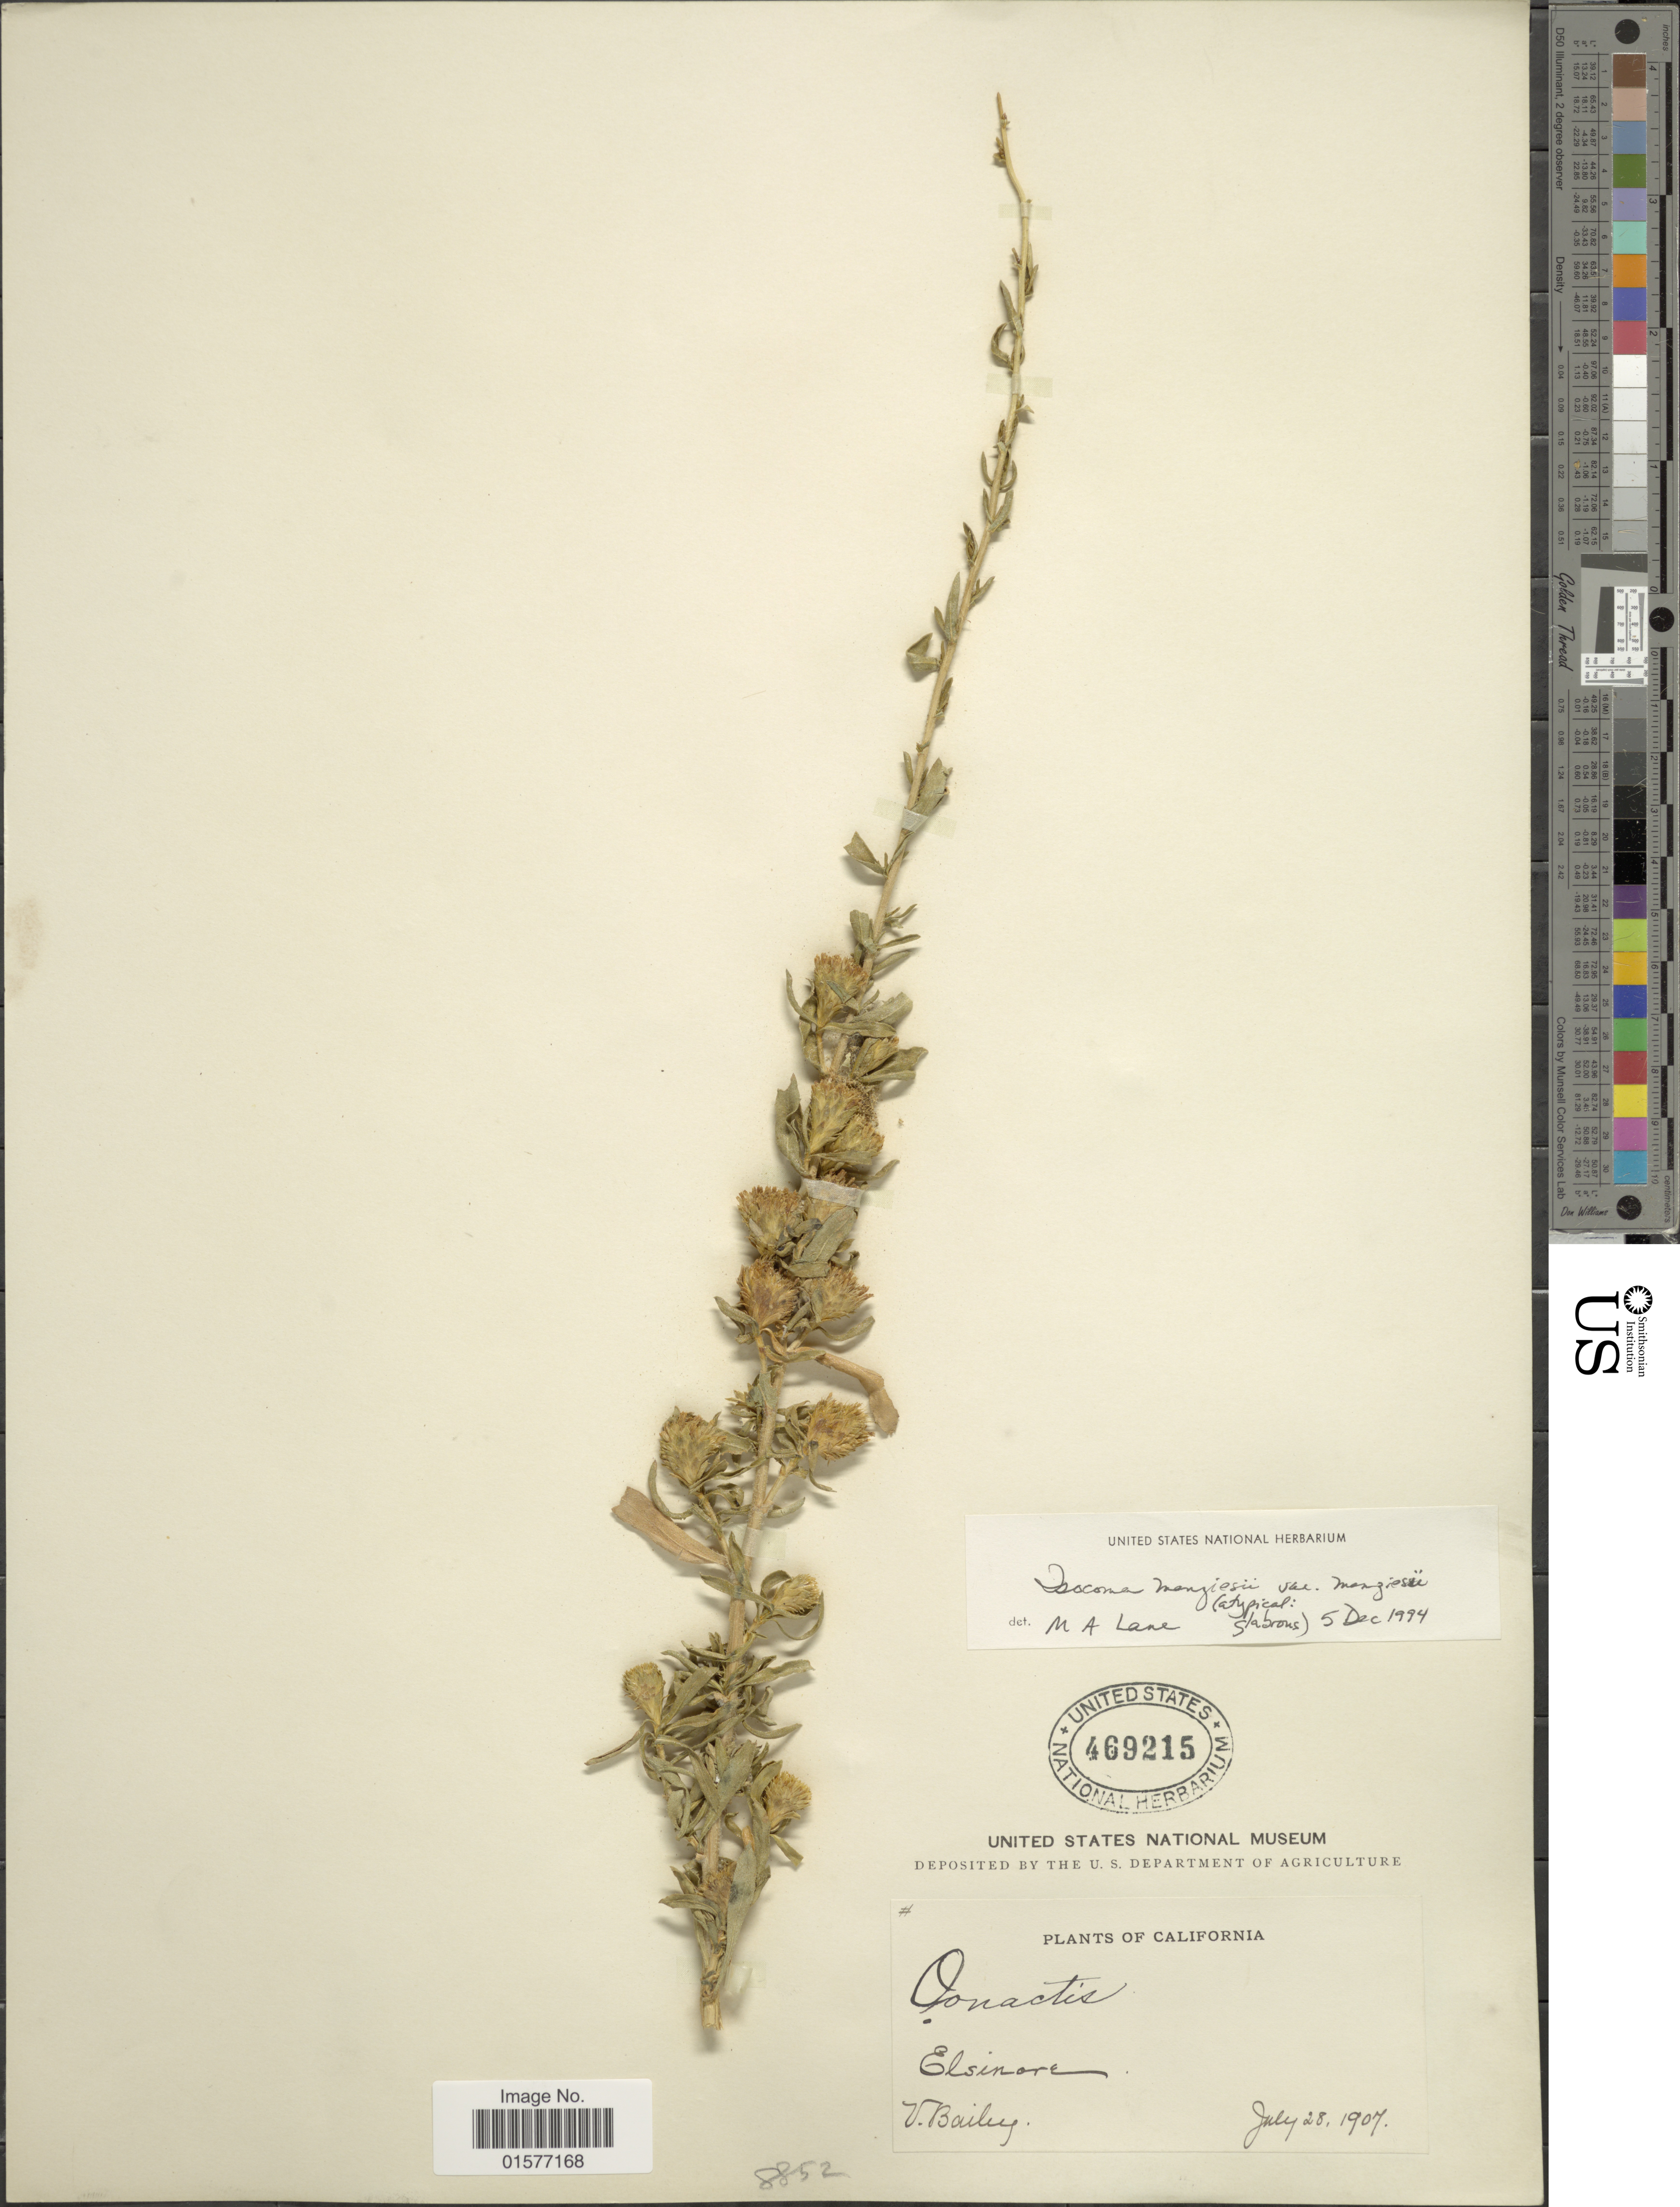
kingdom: Plantae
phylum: Tracheophyta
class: Magnoliopsida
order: Asterales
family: Asteraceae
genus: Isocoma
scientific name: Isocoma menziesii var. menziesii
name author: (Hook.) G.L. Nesom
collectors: V. Bailey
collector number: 8852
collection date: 1907-07-28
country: United States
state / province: California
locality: Elsinore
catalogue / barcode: US 469215